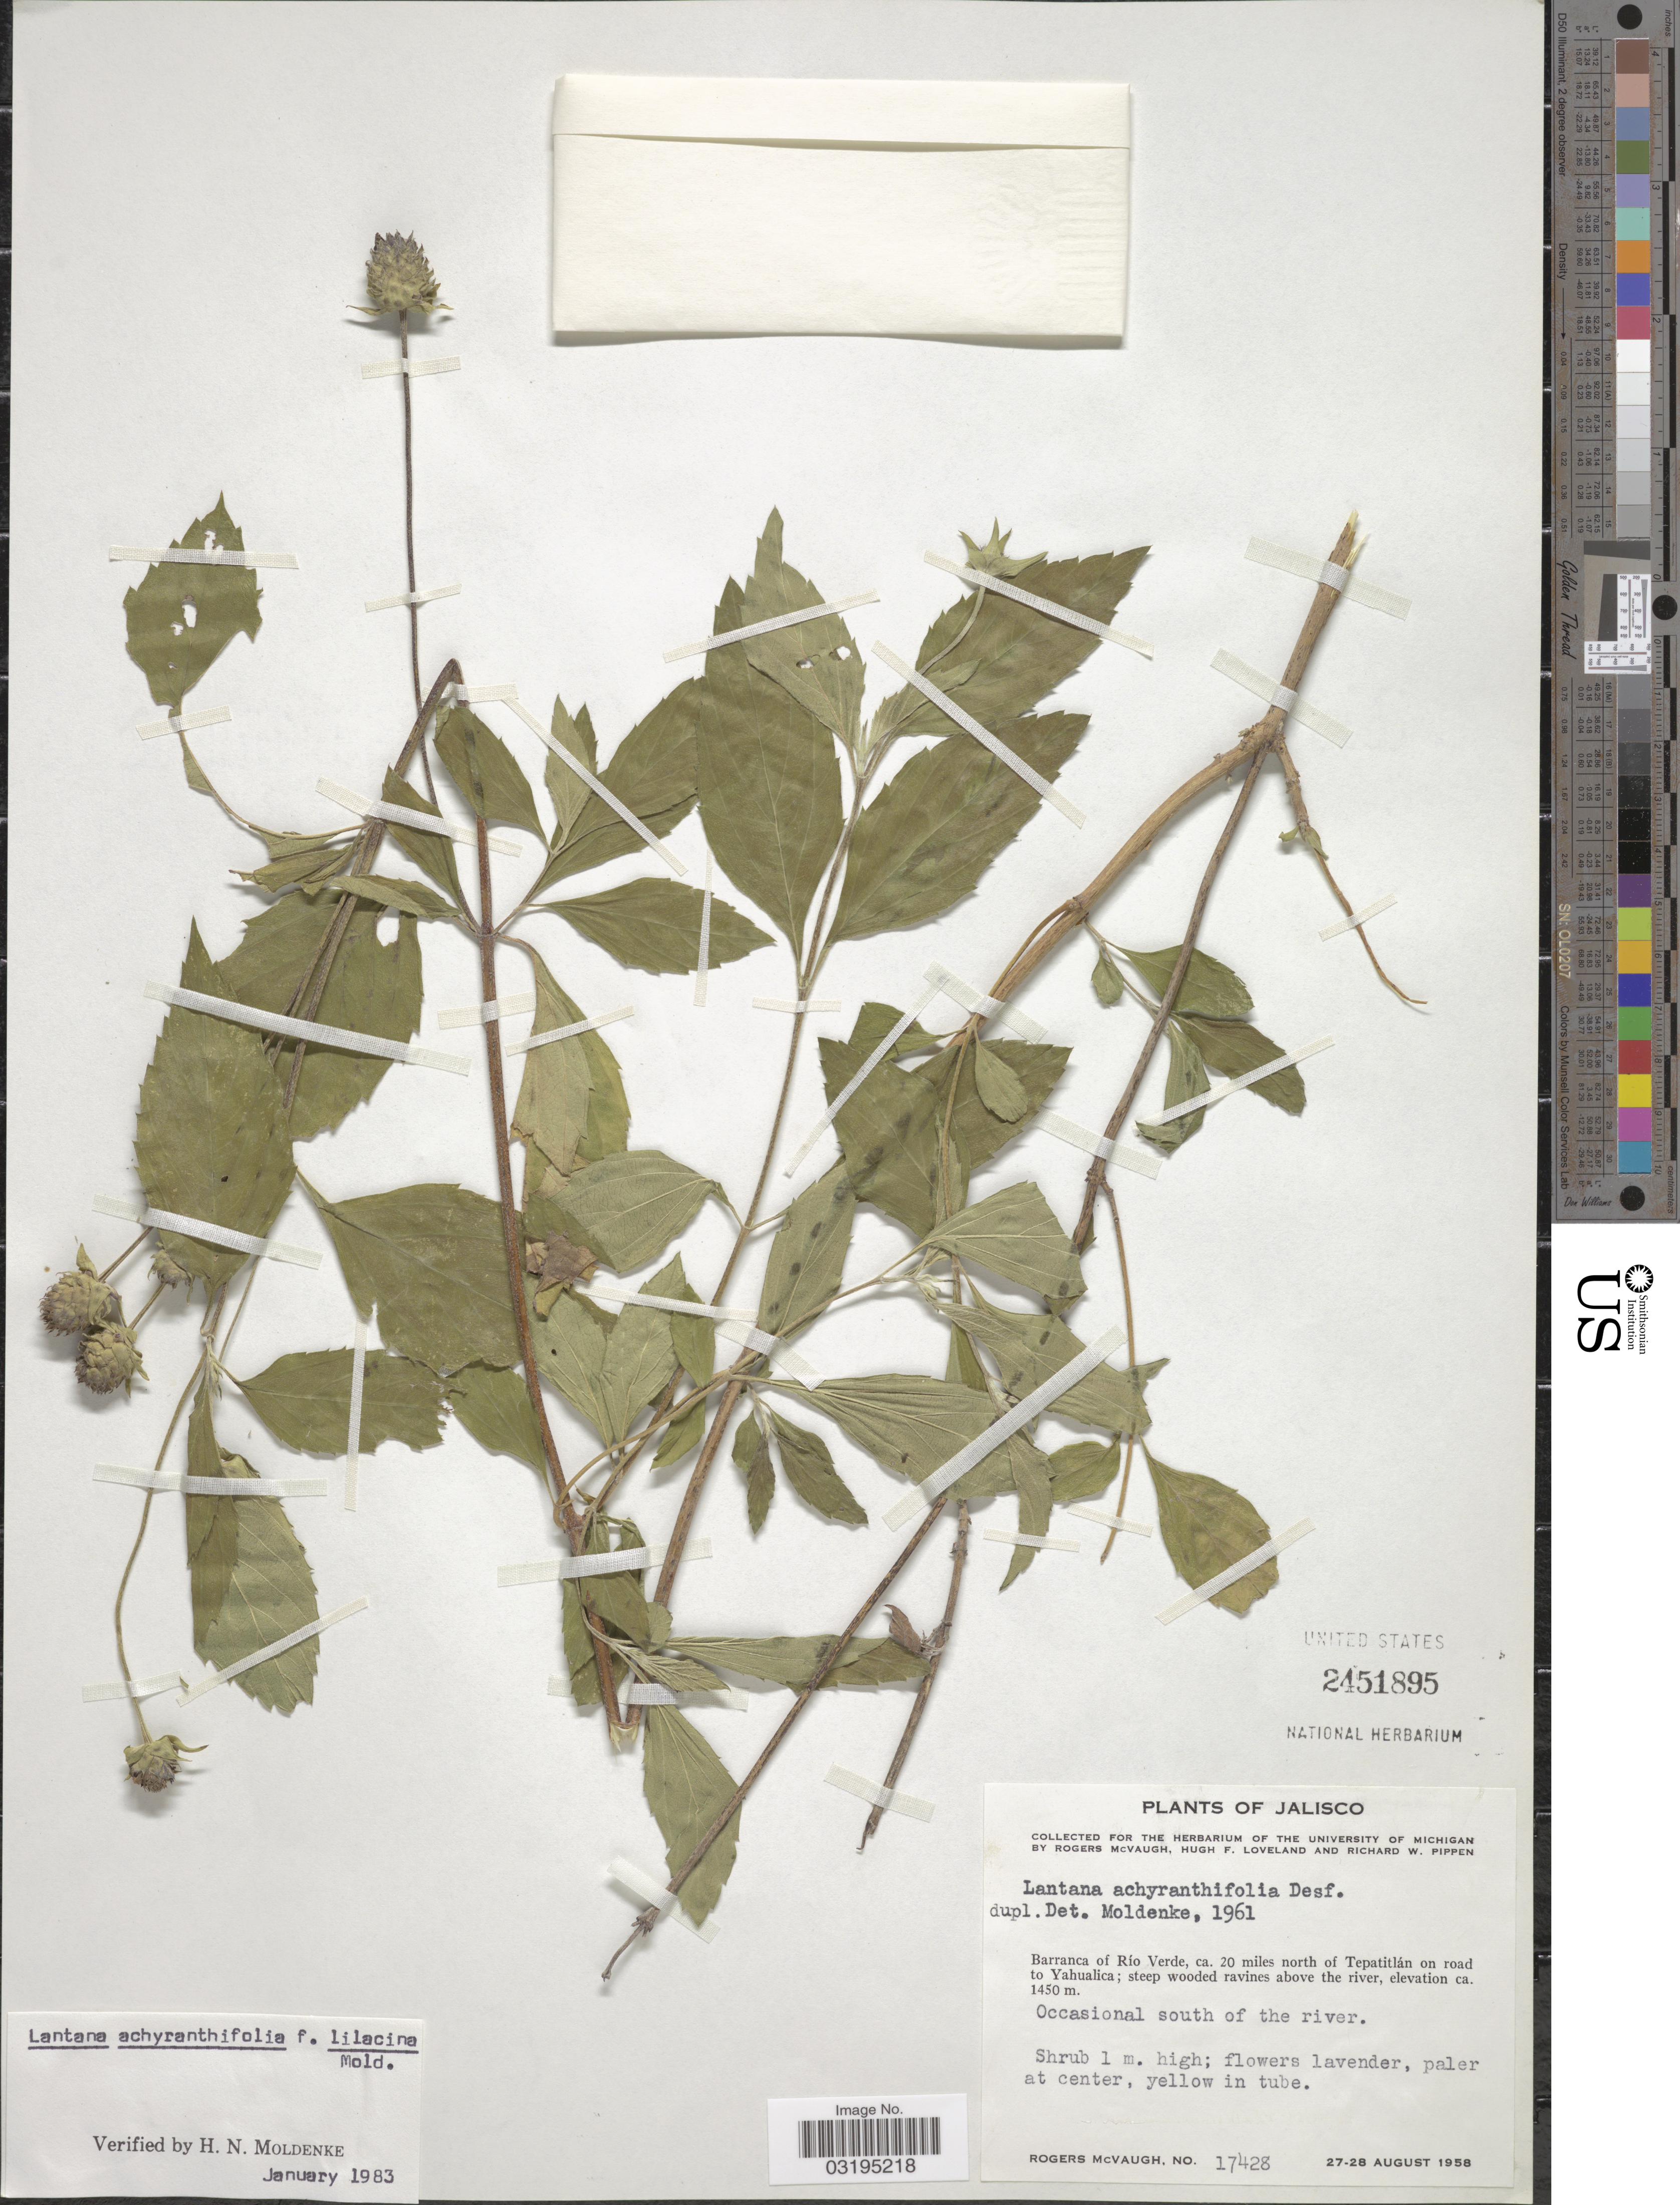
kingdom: Plantae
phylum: Tracheophyta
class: Magnoliopsida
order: Lamiales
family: Verbenaceae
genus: Lantana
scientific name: Lantana achyranthifolia f. lilacina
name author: Moldenke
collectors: R. McVaugh, H. Loveland & R. W. Pippen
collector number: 17428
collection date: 1958-08-27/1958-08-28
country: Mexico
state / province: Jalisco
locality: Barranca of Río Verde, ca. 20 miles north of Tepatitlán on road to Yahualica; steep wooded ravines above the river. Occasional south of the river.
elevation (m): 1450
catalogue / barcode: US 2451895